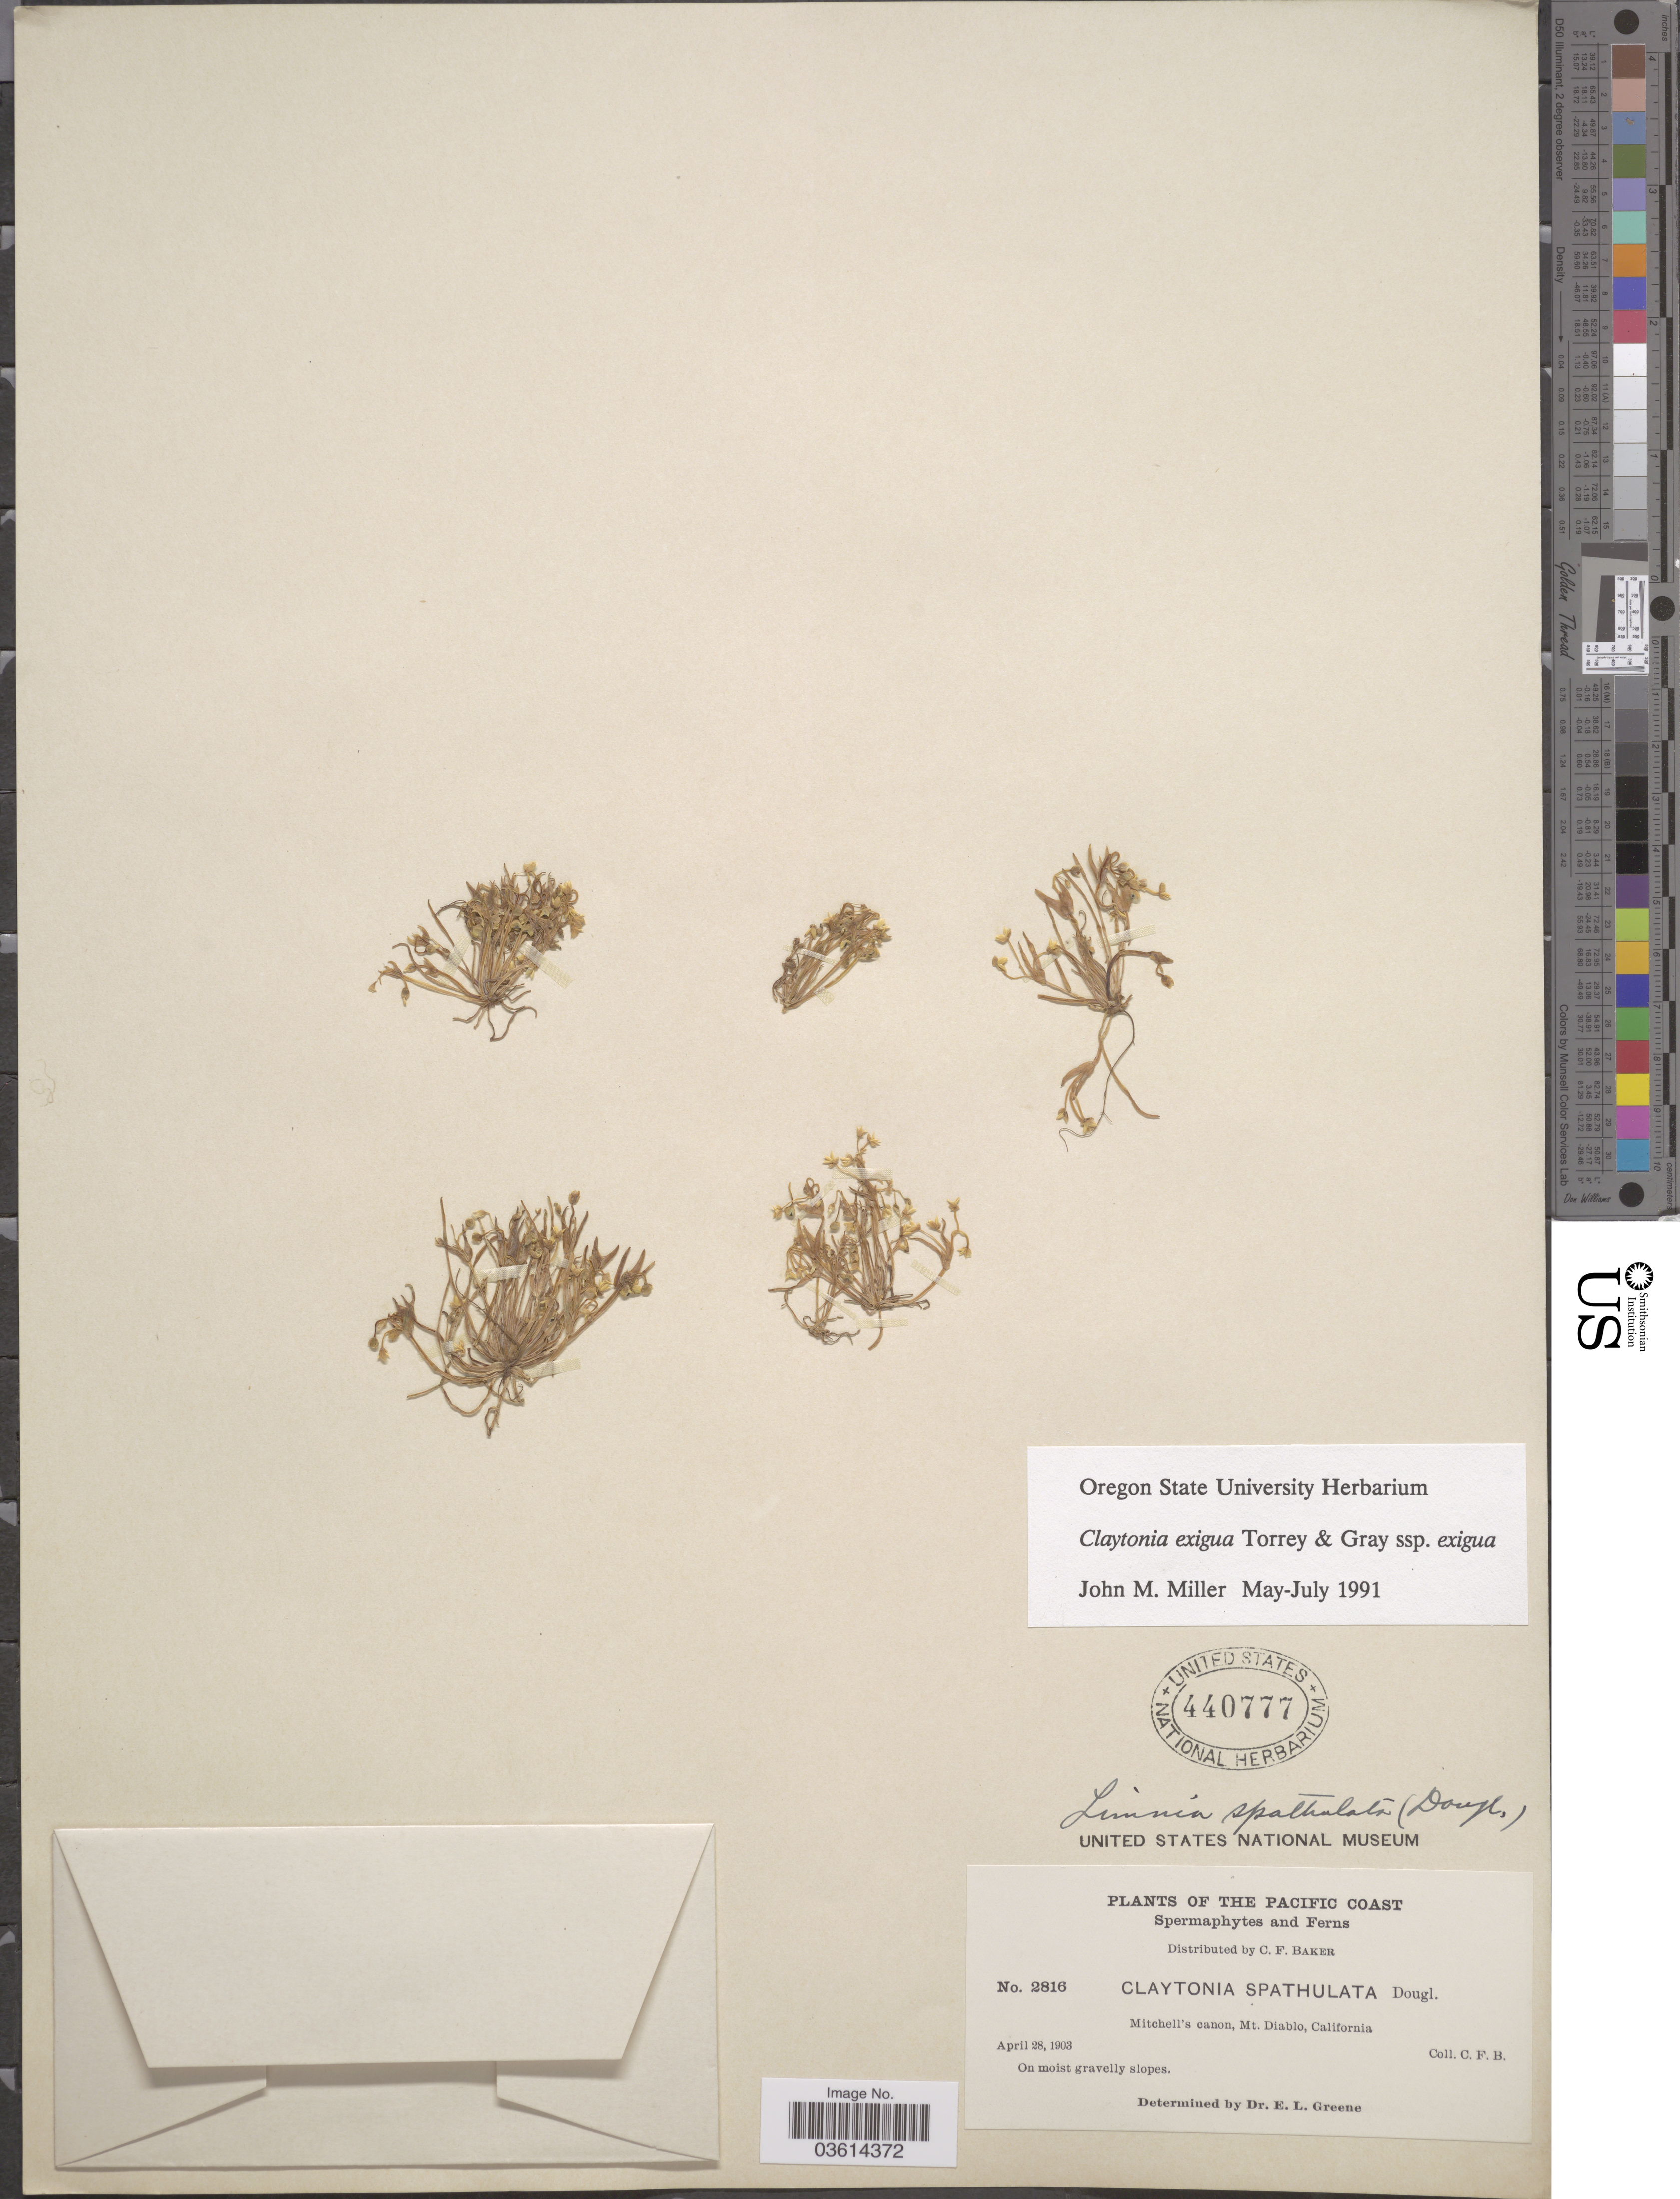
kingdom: Plantae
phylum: Tracheophyta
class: Magnoliopsida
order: Caryophyllales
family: Montiaceae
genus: Claytonia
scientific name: Claytonia exigua subsp. exigua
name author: (Douglas) Torr. & A. Gray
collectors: C. F. Baker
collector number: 2816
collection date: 1903-04-28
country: United States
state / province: California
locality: The Pacific Coast. Mitchell's canon, Mt. Diablo.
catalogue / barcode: US 440777